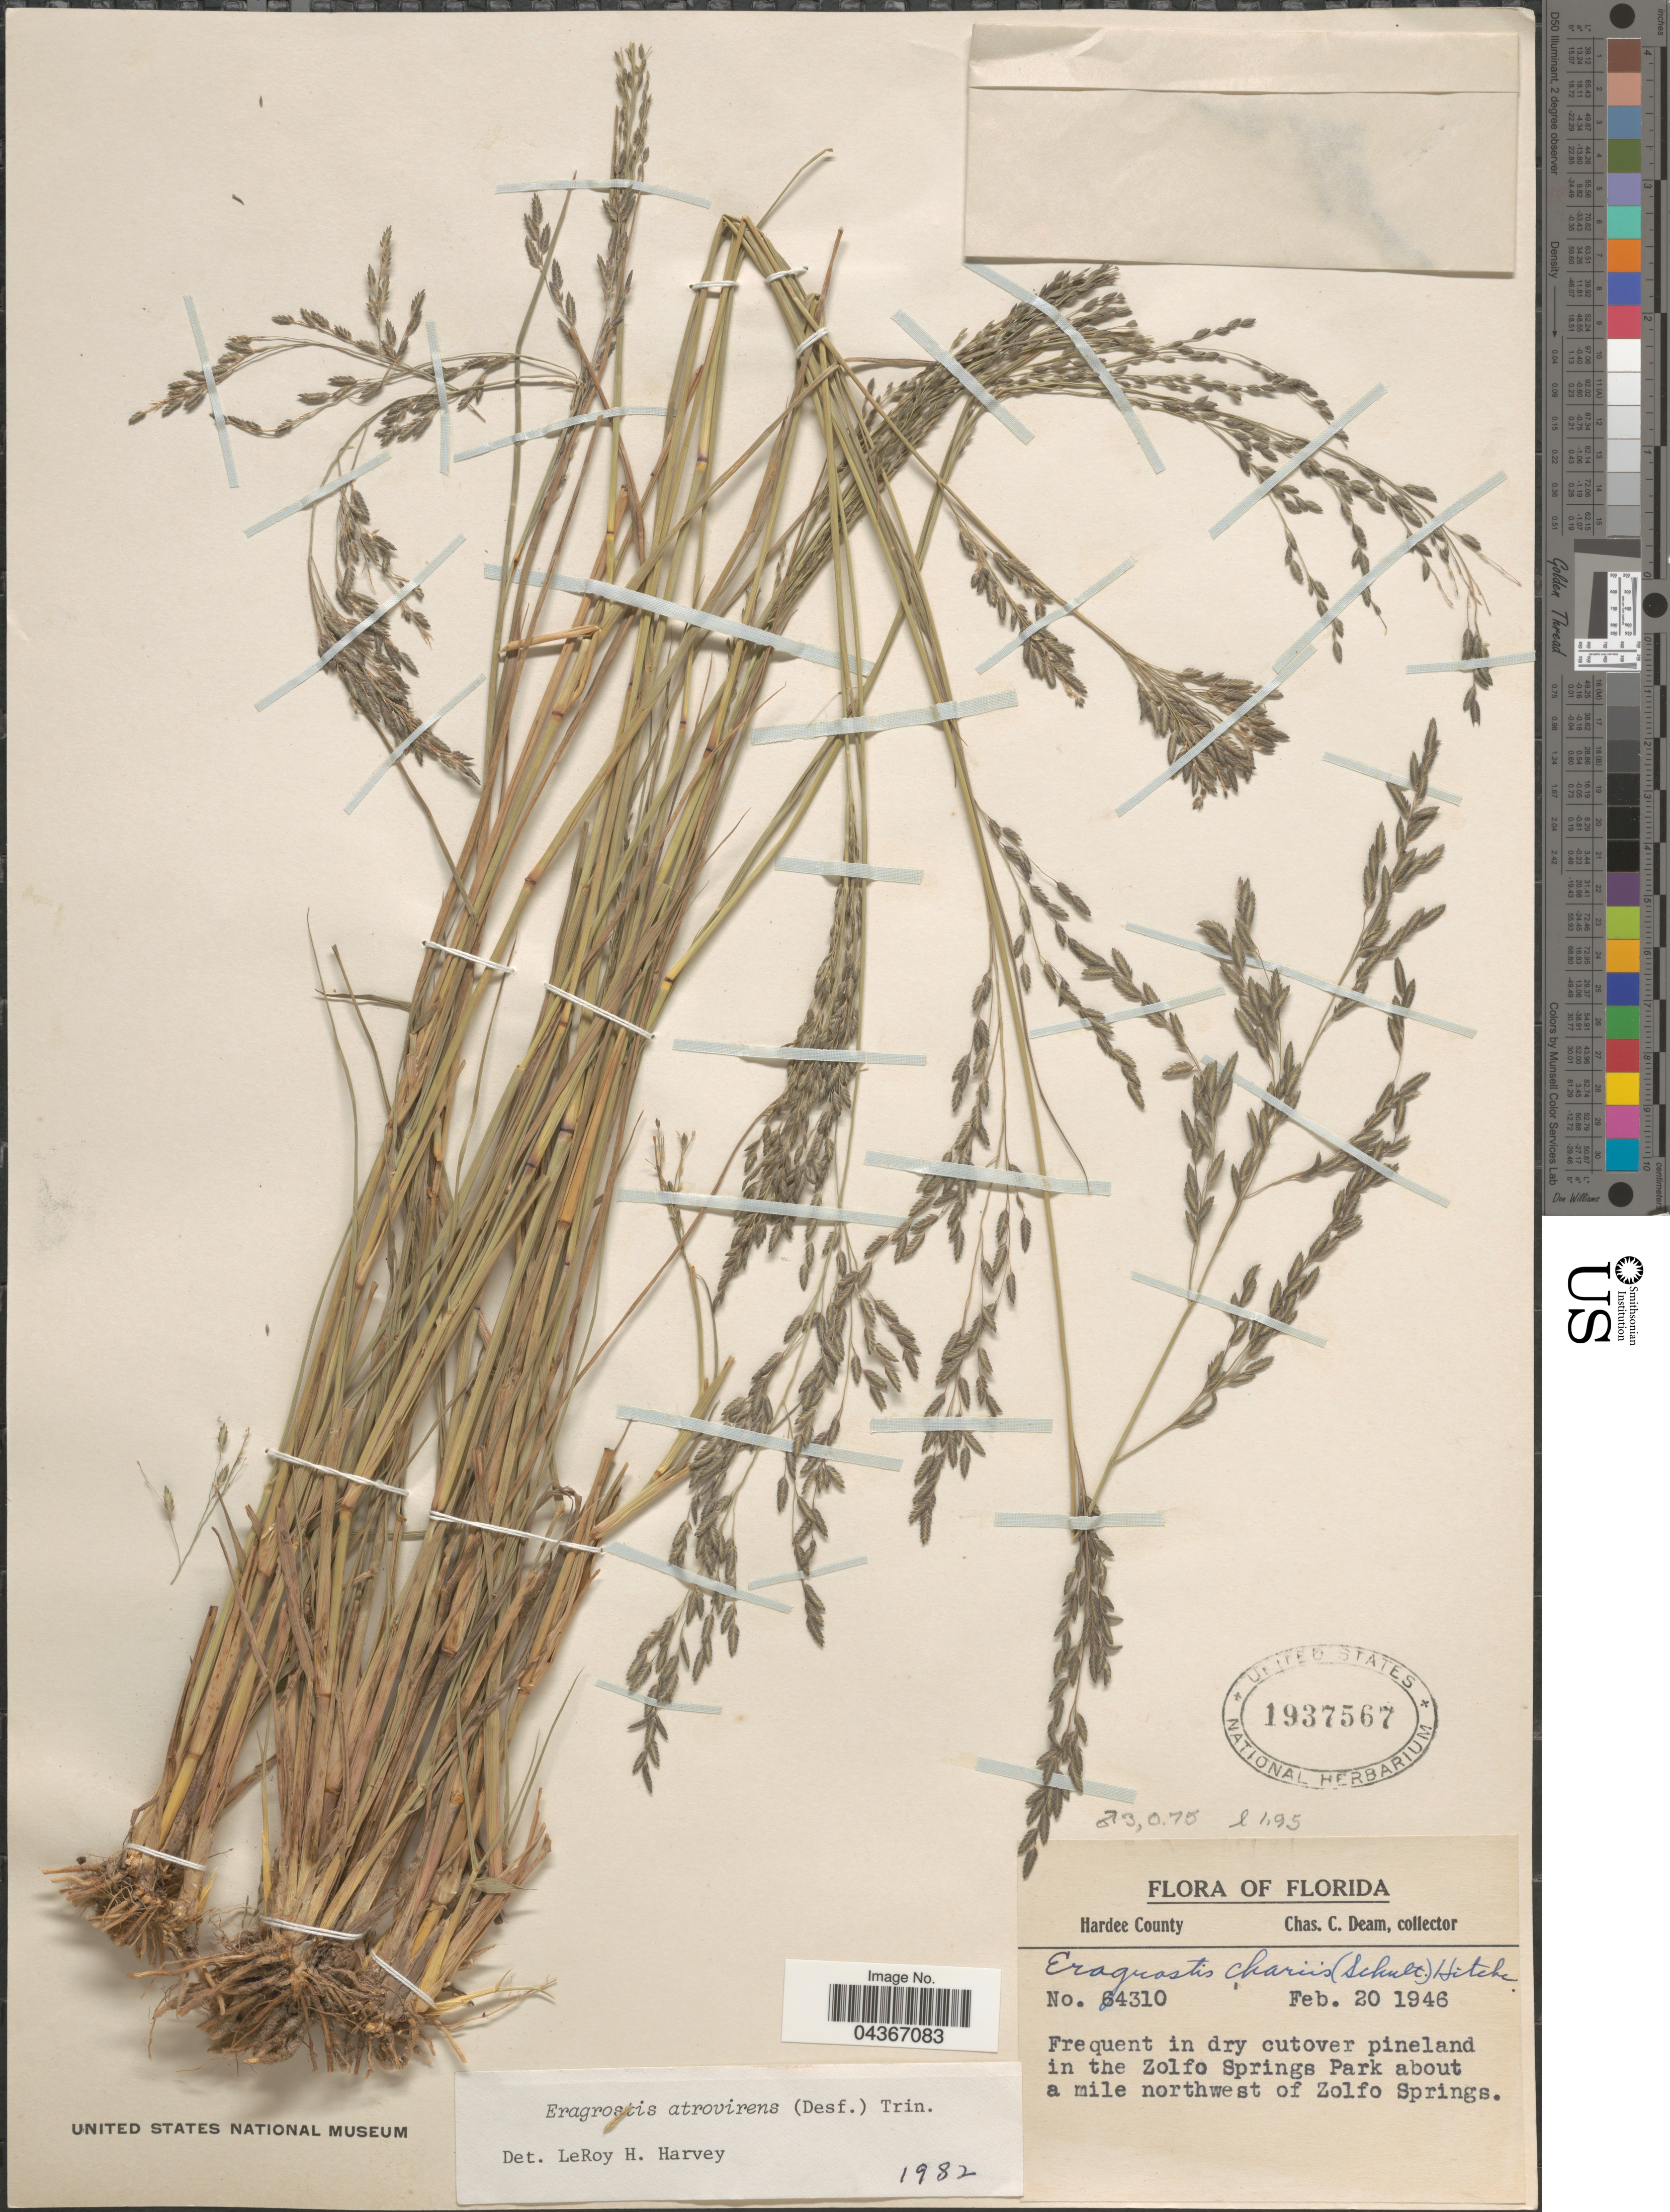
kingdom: Plantae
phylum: Tracheophyta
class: Liliopsida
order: Poales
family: Poaceae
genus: Eragrostis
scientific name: Eragrostis atrovirens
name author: Lange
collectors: C. C. Deam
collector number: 64310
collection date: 1946-02-20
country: United States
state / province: Florida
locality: Hardee County. Frequent in dry cutover pineland in the Zolfo Springs Park about a mile northwest of Zolfo Springs.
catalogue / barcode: US 1937567